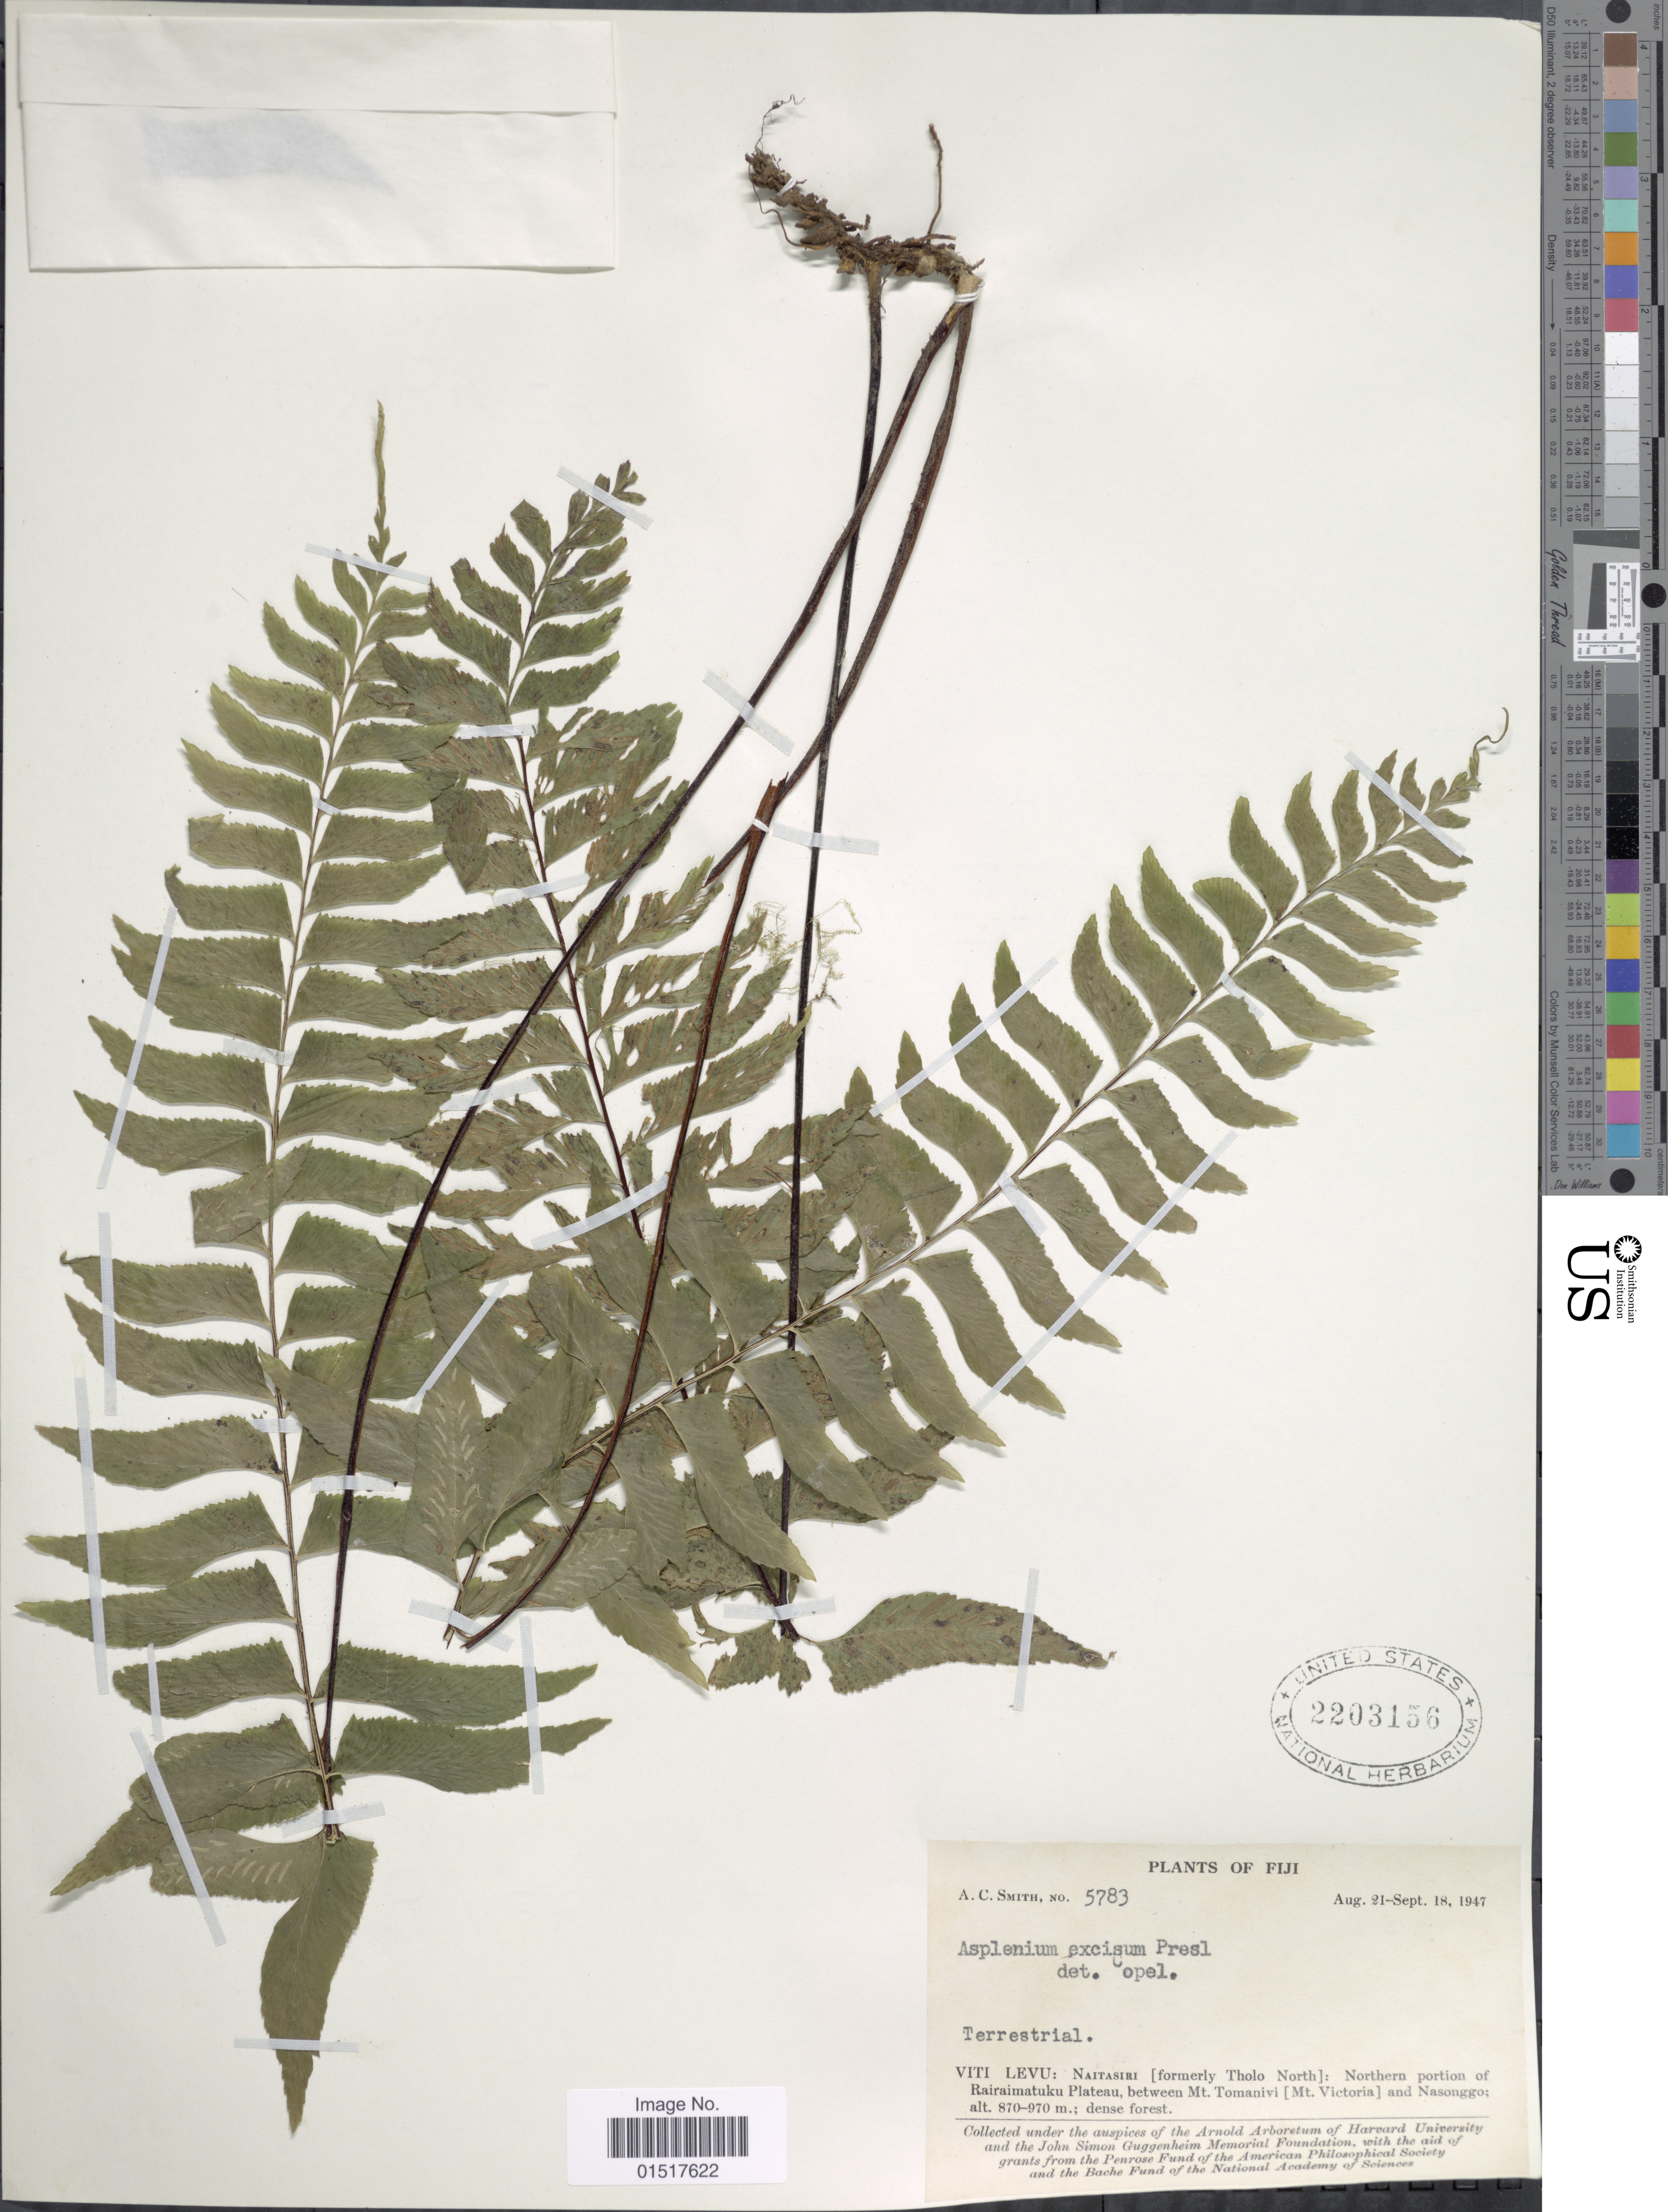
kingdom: Plantae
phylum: Tracheophyta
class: Polypodiopsida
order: Polypodiales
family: Aspleniaceae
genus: Hymenasplenium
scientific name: Hymenasplenium excisum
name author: C. Presl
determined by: Wagner, W. L., (BOT), Smithsonian Institution - National Museum of Natural History (UNITED STATES)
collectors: A. C. Smith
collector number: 5783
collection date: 1947-08-21/1947-09-18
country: Fiji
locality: Viti Levu: Naitasiri [formerly Tholo North]: Northern portion of Rairaimatuku Plateau, between Mt. Tomanivi [Mt. Victoria] and Nasonggo.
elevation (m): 870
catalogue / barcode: US 2203156